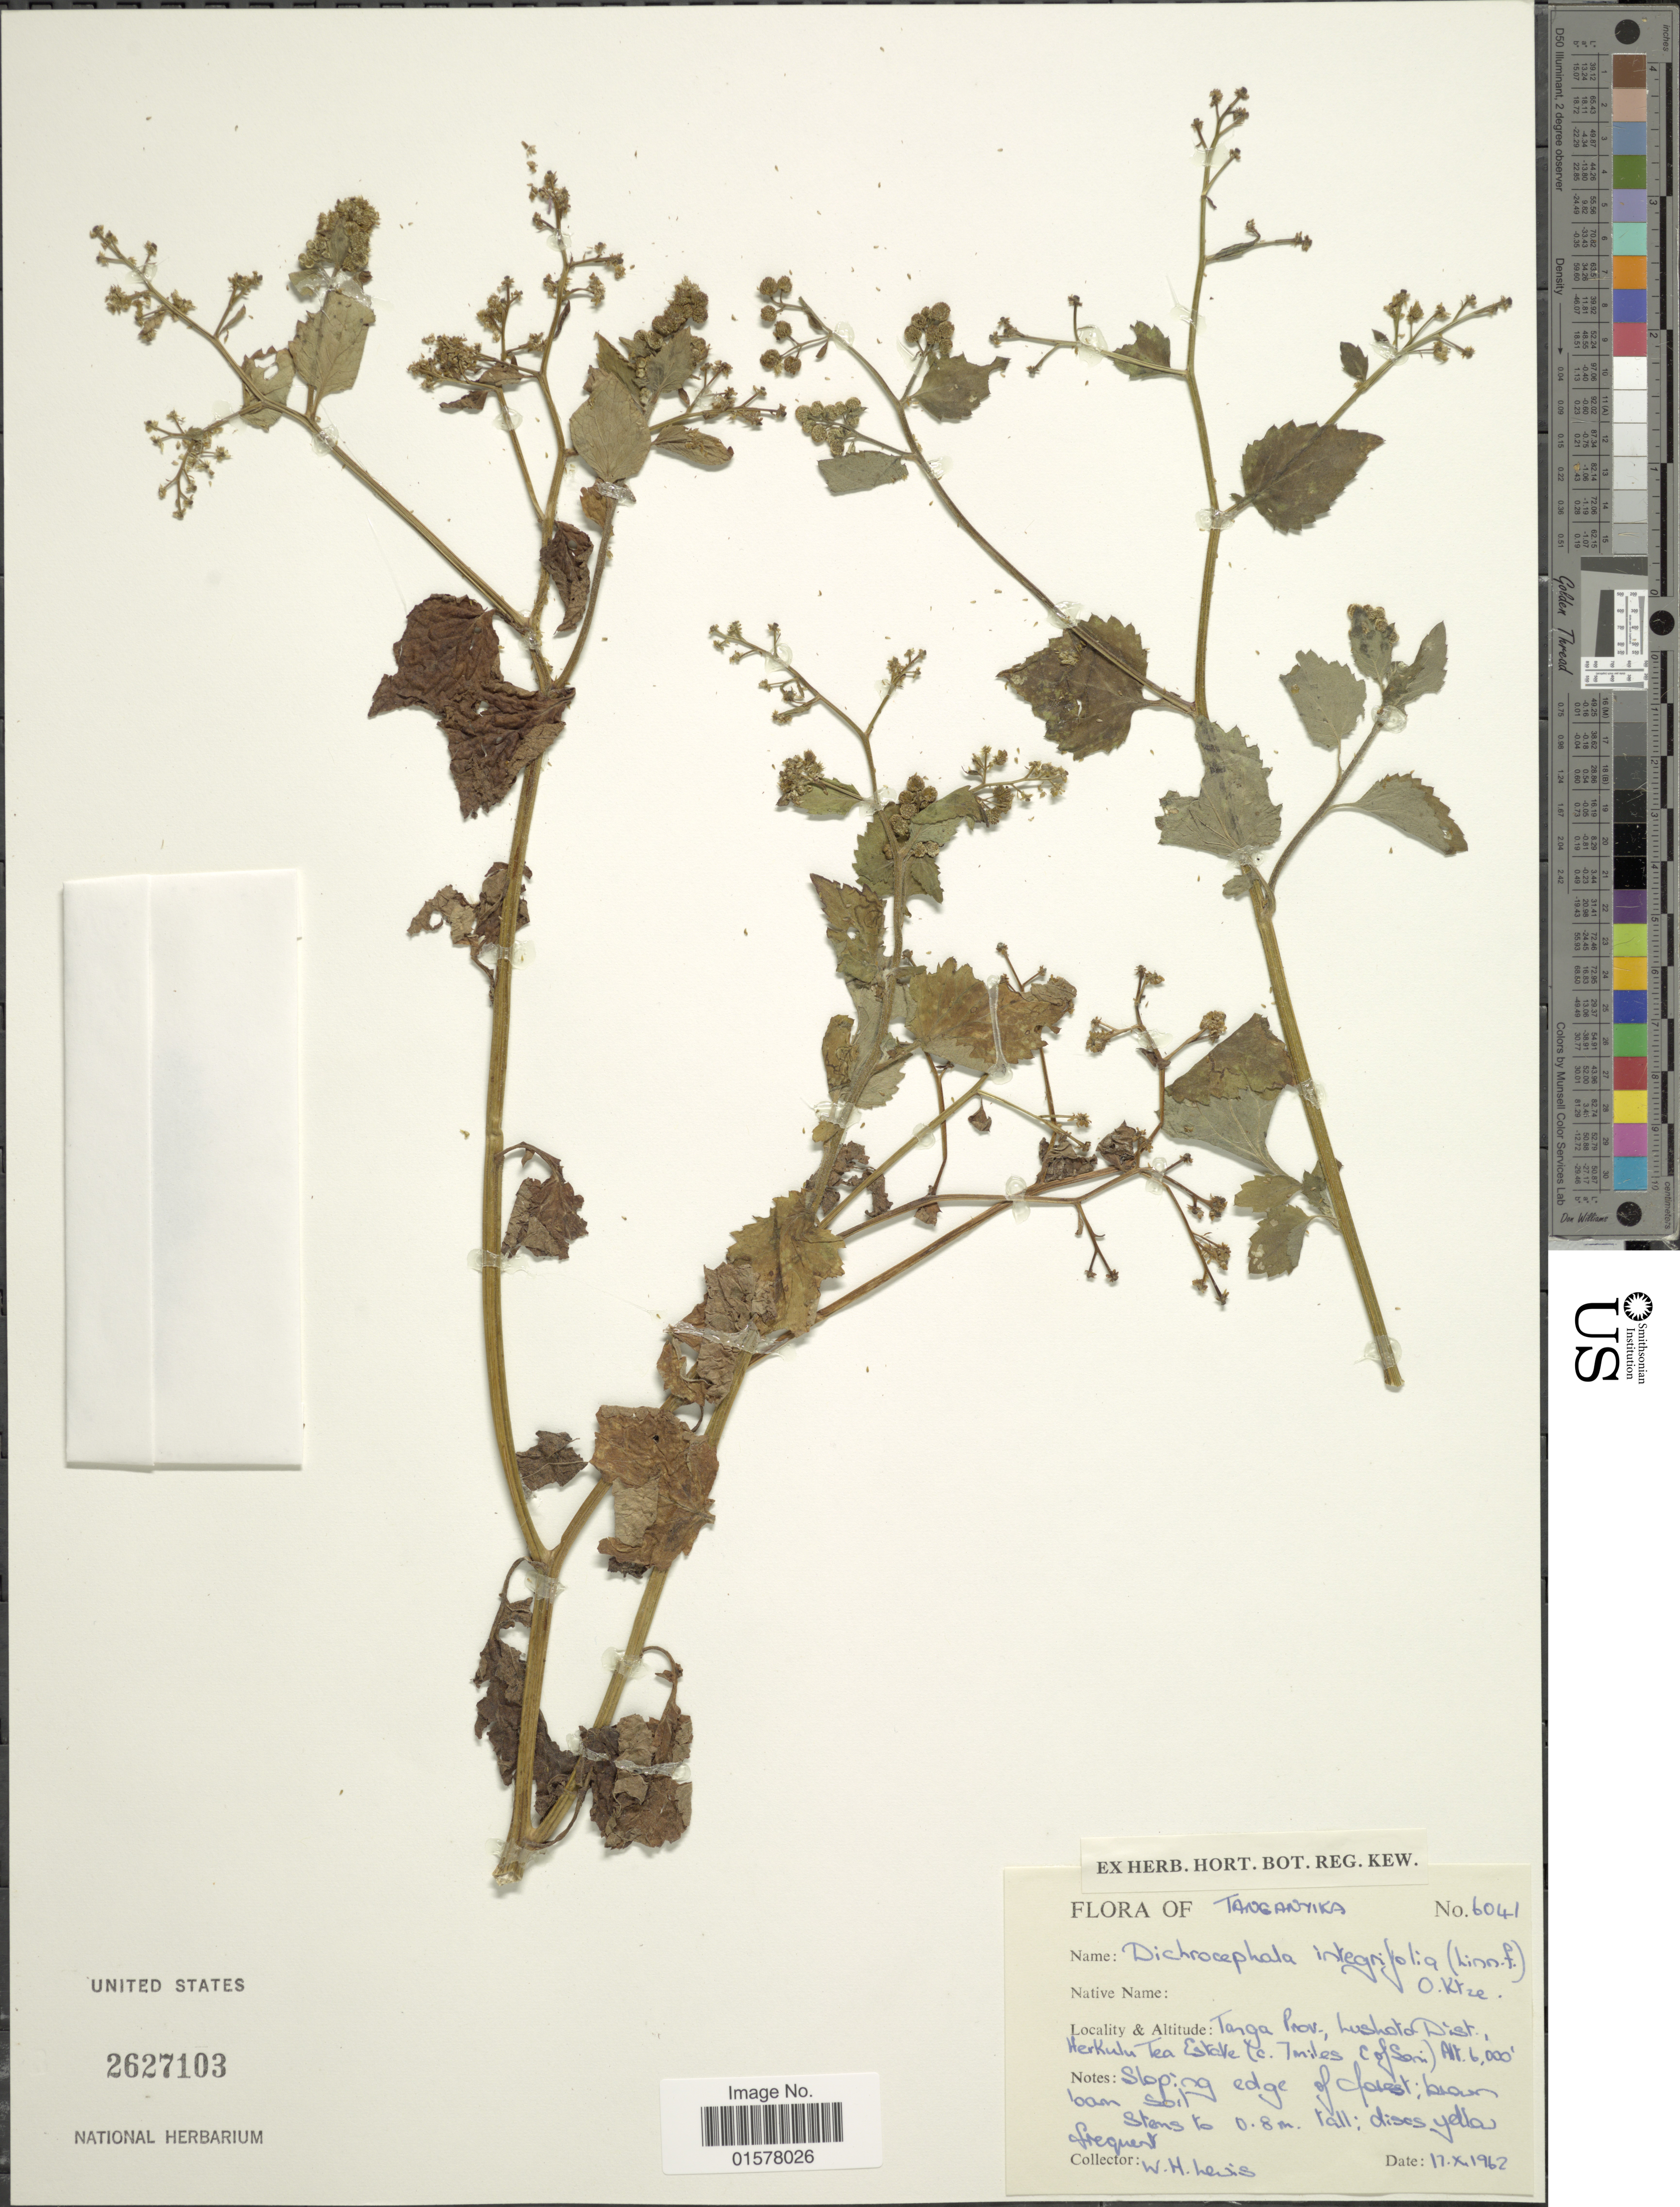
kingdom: Plantae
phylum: Tracheophyta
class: Magnoliopsida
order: Asterales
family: Asteraceae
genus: Dichrocephala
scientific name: Dichrocephala integrifolia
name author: (L. f.) Kuntze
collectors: W. H. Lewis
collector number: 6041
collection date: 1962-10-17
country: Tanzania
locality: Tanganyika, Tanga Prov., Lushoto Dist. Herkulu Tea Estate ( c. 7 miles E of Soni)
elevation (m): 1829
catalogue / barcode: US 2627103